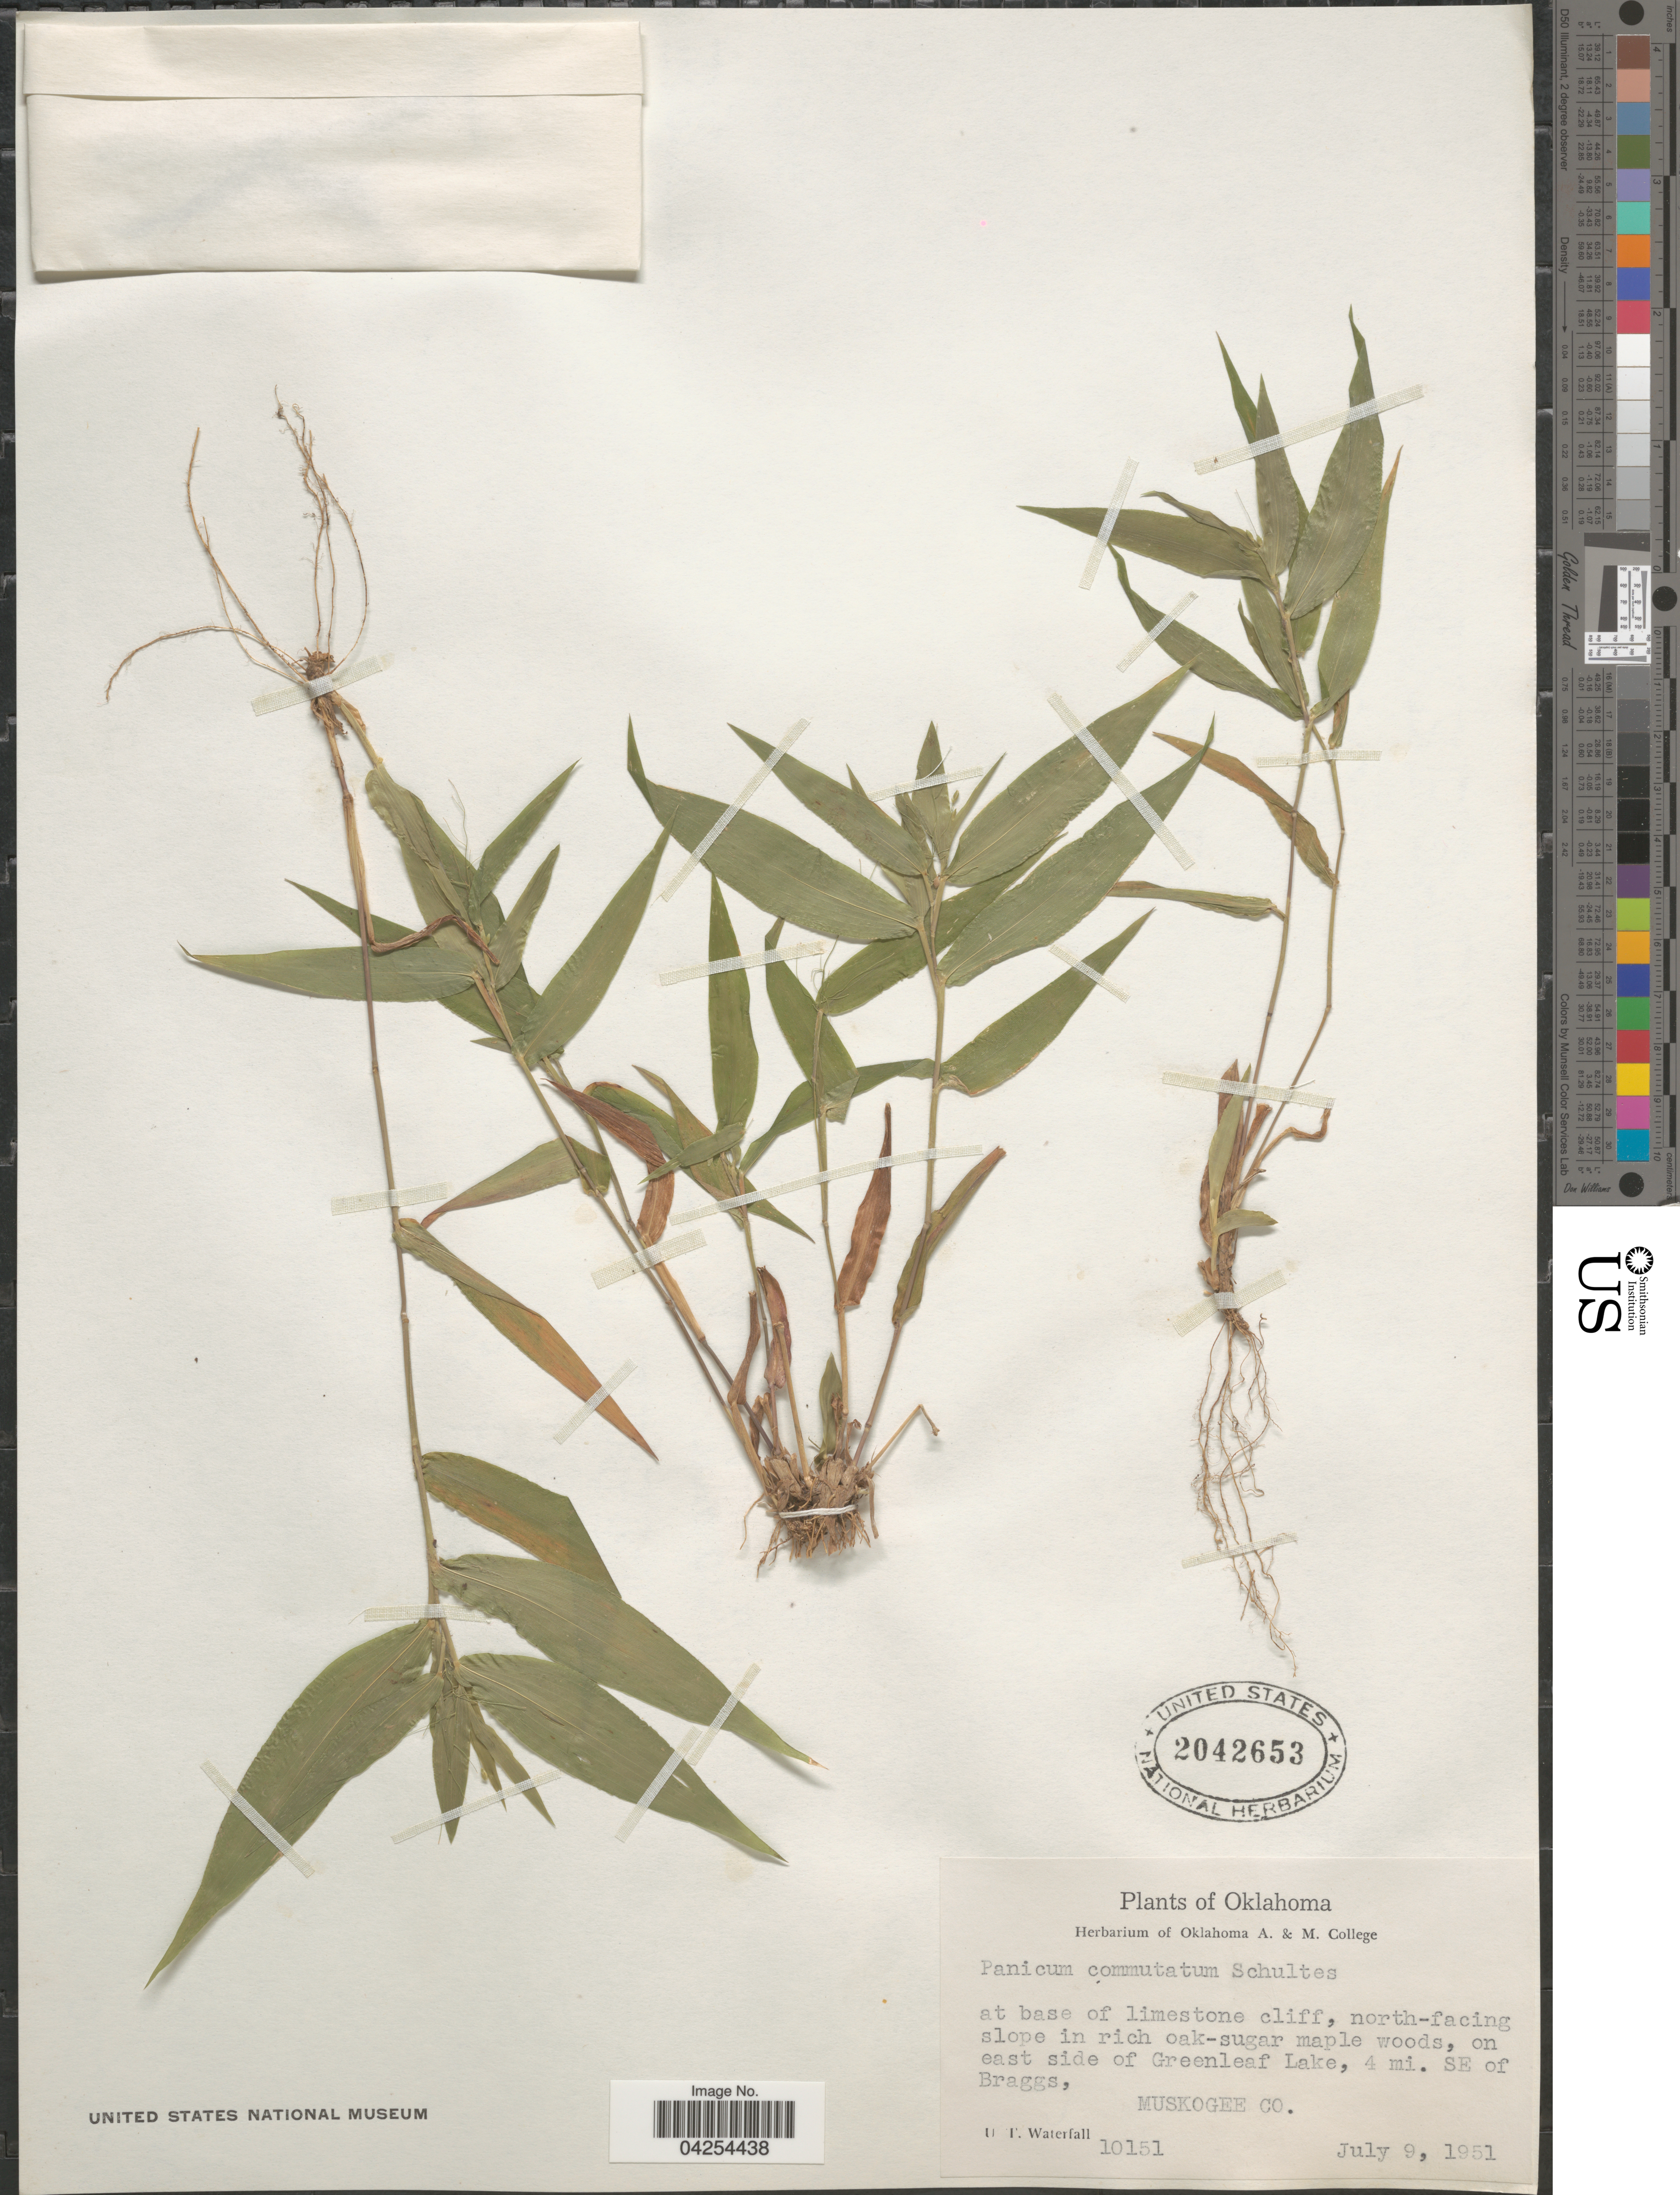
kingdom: Plantae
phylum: Tracheophyta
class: Liliopsida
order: Poales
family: Poaceae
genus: Dichanthelium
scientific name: Dichanthelium commutatum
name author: (Schult.) Gould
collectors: U. T. Waterfall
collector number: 10151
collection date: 1951-07-09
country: United States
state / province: Oklahoma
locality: At base of limestone cliff, north-facing slope in rich oak-sugar maple woods, on east side of Greenleaf Lake, 4 mi. SE of Braggs, Muskogee Co.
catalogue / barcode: US 2042653